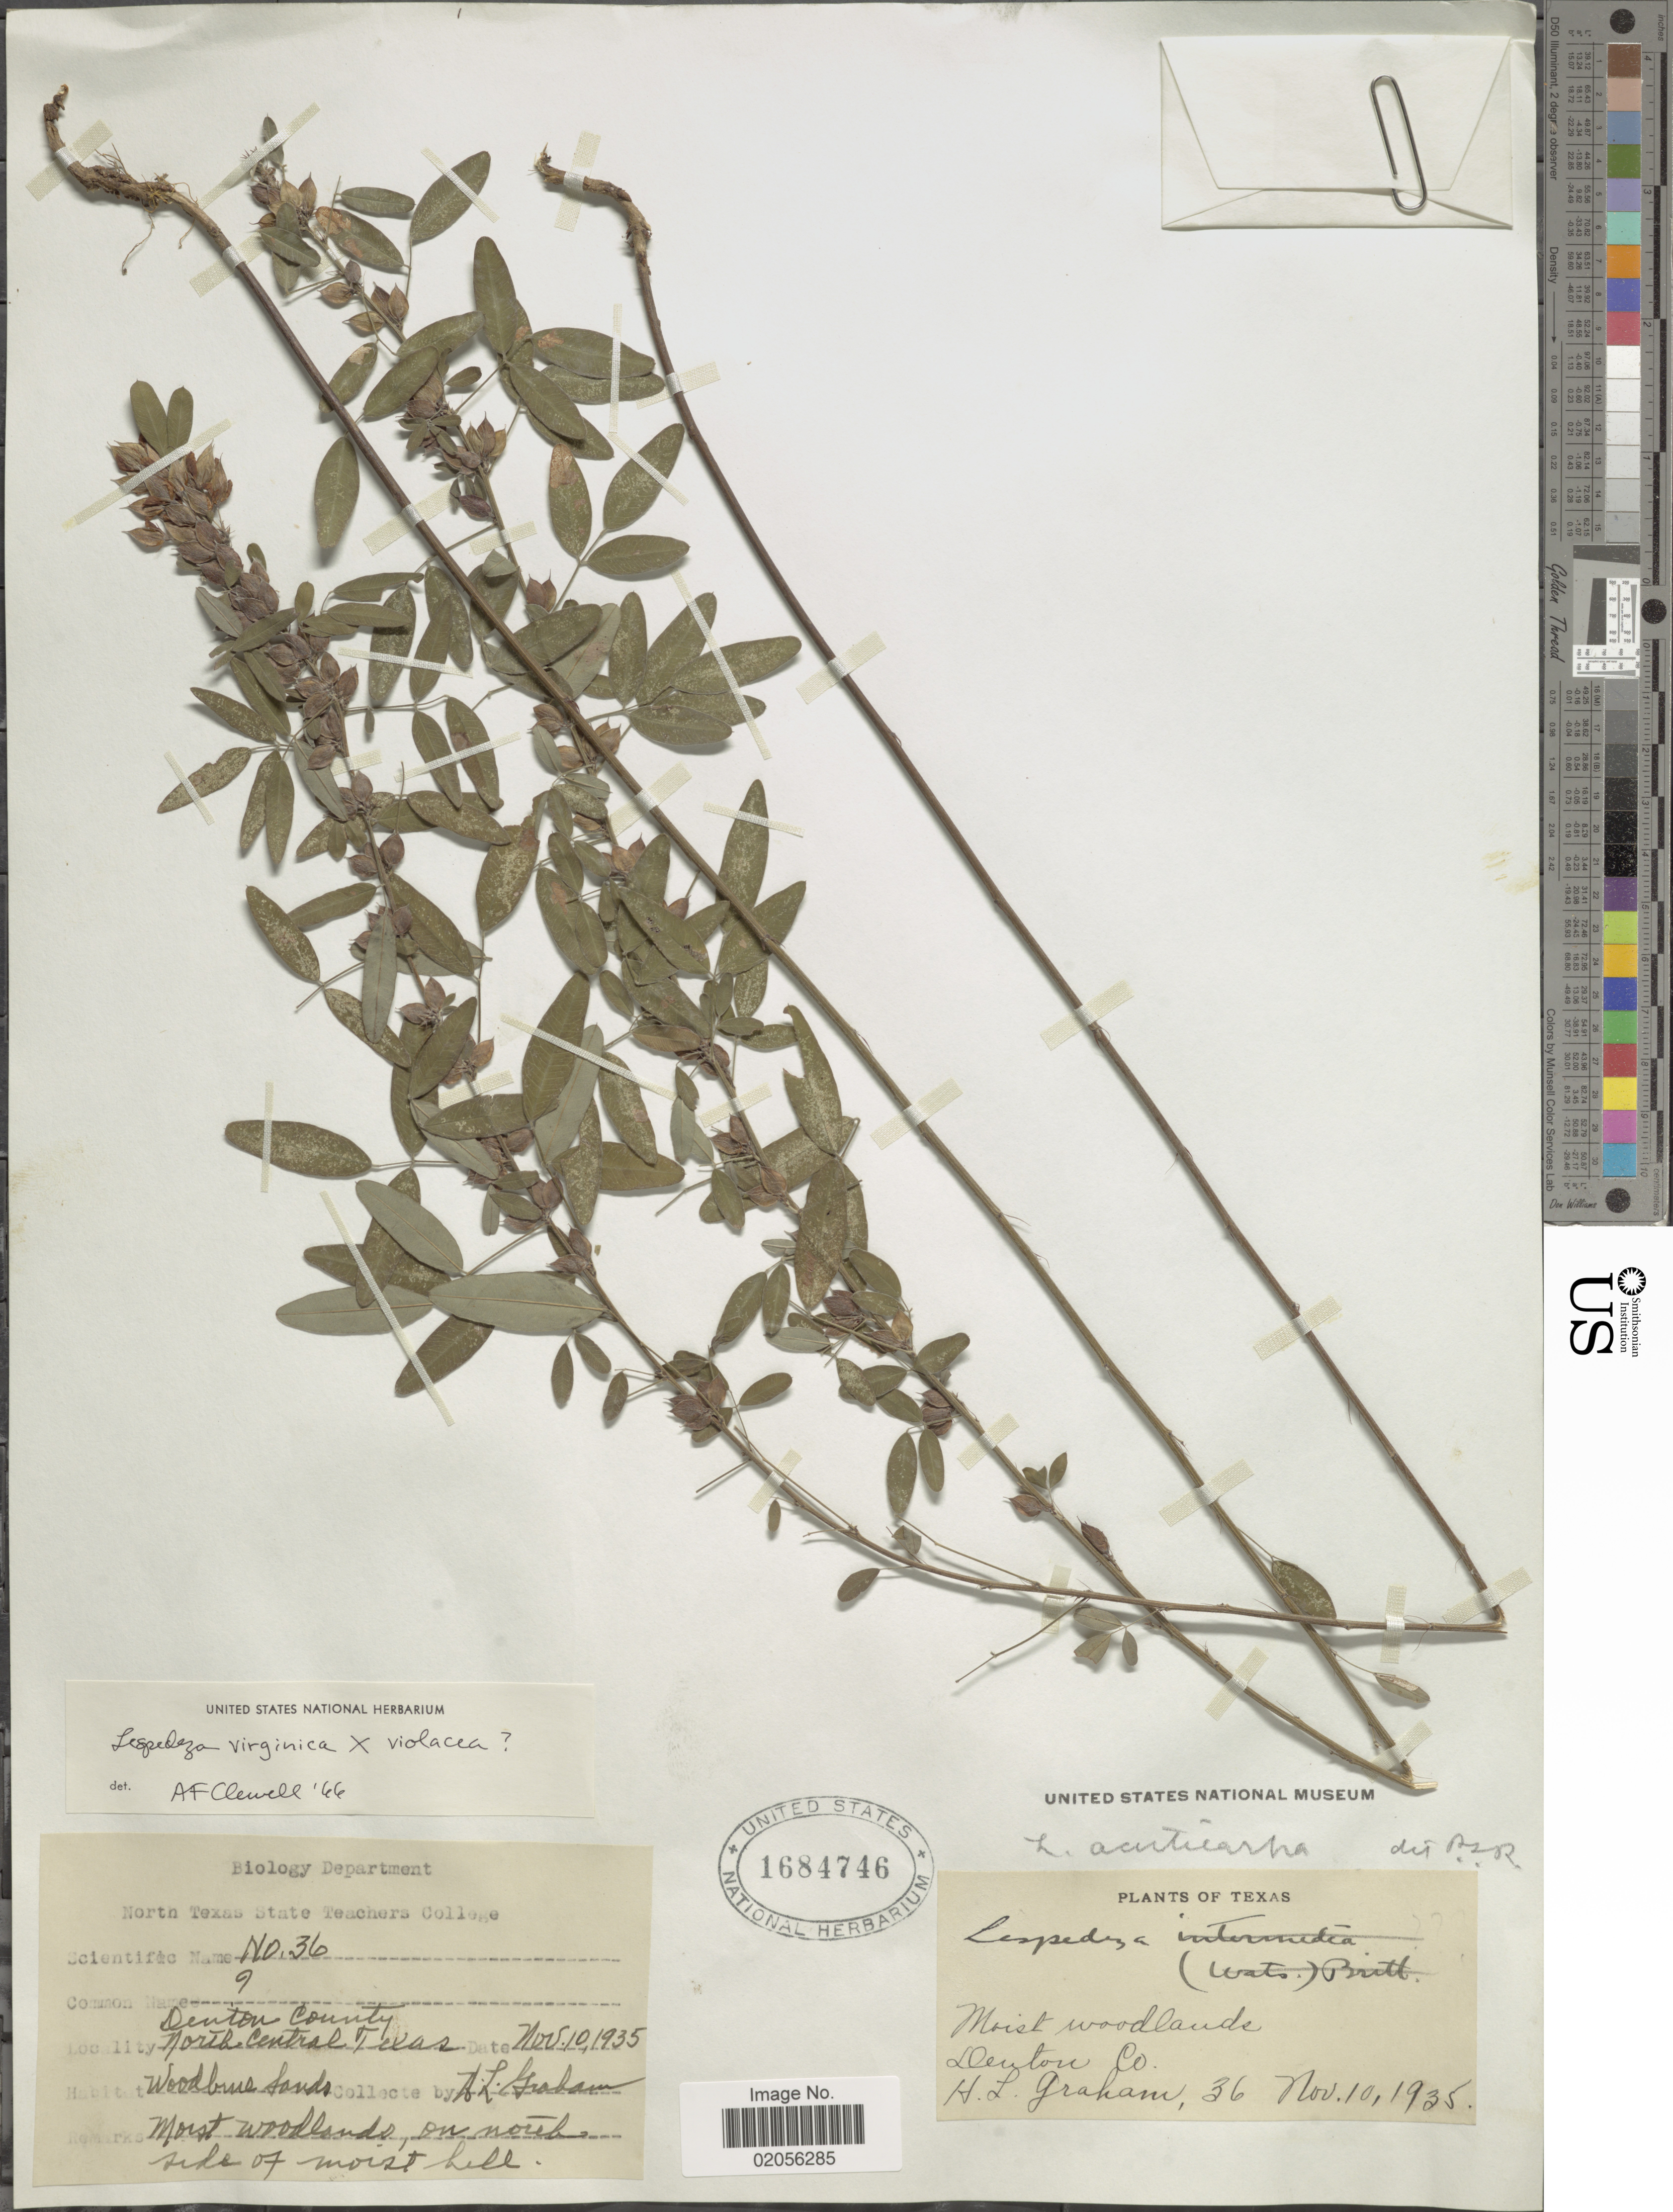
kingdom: Plantae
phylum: Tracheophyta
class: Magnoliopsida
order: Fabales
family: Fabaceae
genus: Lespedeza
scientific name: Lespedeza sp.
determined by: Strong, M. T., (US), Smithsonian Institution - National Museum of Natural History (UNITED STATES)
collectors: H. L. Graham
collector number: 36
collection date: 1935-11-10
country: United States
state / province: Texas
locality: Denton Co. North Central Texas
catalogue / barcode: US 1684746